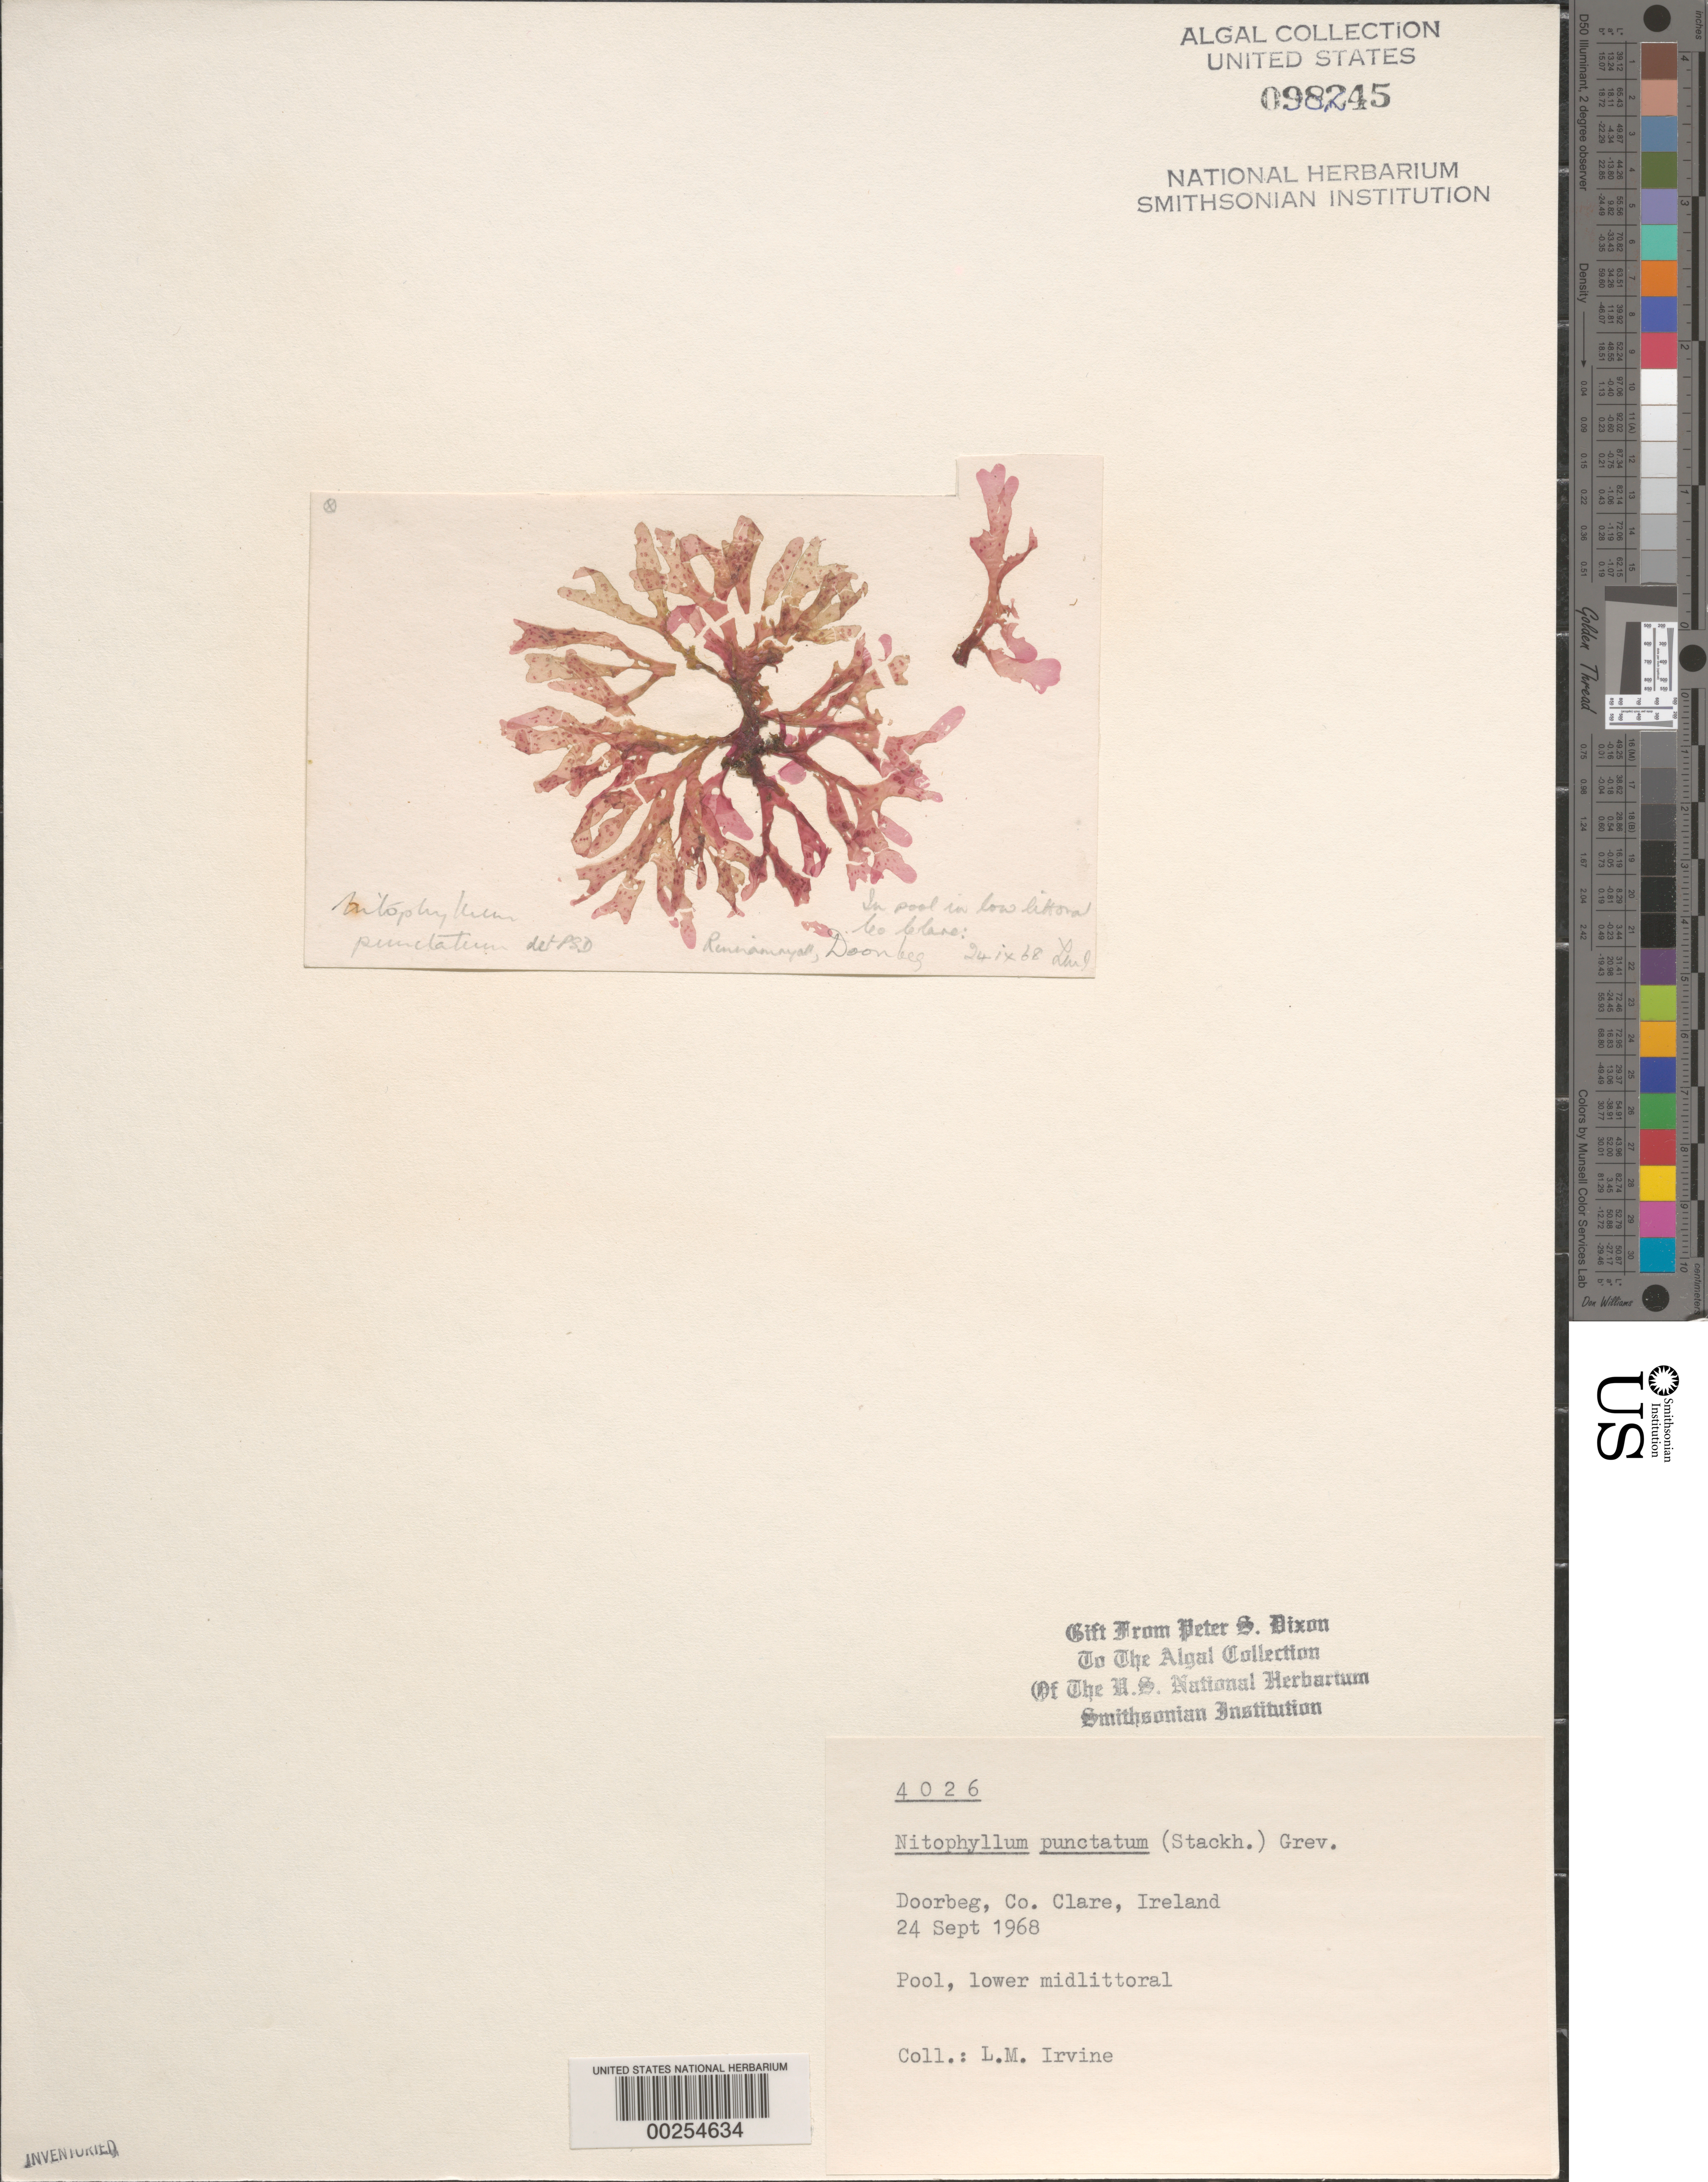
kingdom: Plantae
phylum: Rhodophyta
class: Florideophyceae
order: Ceramiales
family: Delesseriaceae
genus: Nitophyllum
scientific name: Nitophyllum punctatum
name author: (Stackh.) Grev.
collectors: L. M. Irvine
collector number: PSD 4026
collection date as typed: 24 Sep 1968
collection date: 1968-09-24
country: Ireland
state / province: Munster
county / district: Clare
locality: Doorbeg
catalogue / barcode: US 98245